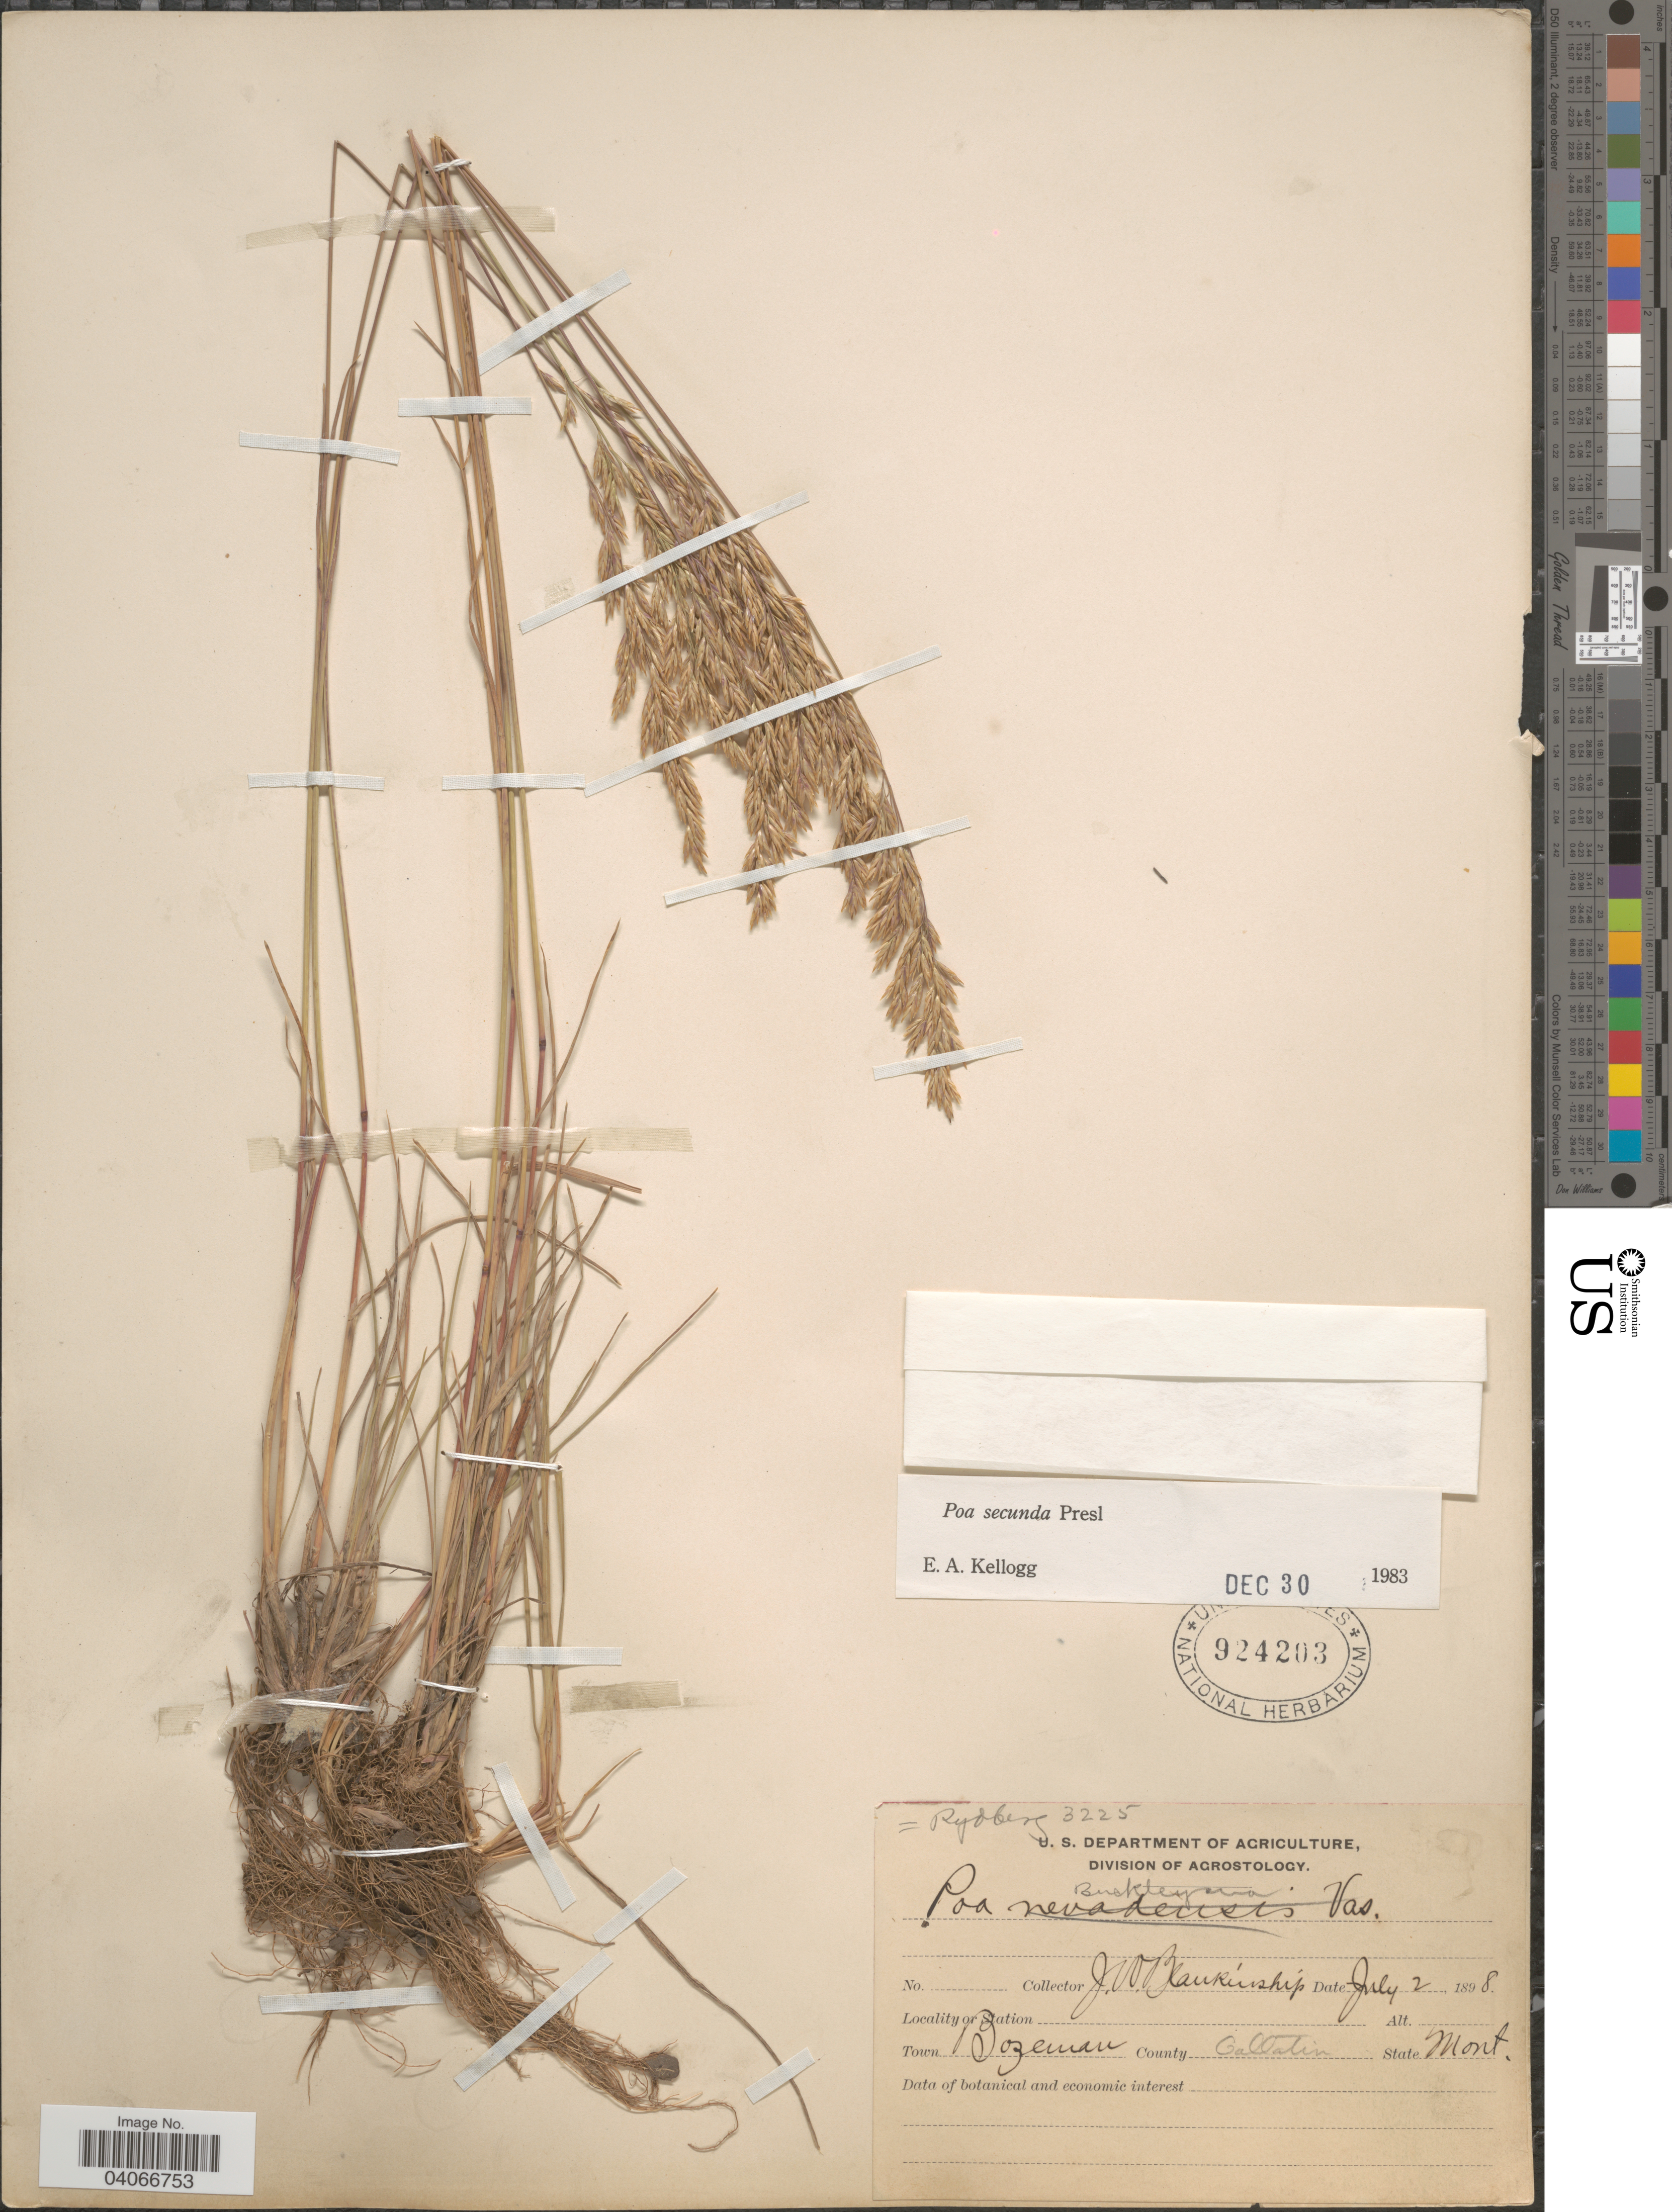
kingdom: Plantae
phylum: Tracheophyta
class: Liliopsida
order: Poales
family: Poaceae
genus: Poa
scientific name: Poa secunda subsp. secunda var. scabrella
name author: (Thurb.) Soreng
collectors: J. W. Blankinship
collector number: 3225?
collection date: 1898-07-02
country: United States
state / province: Montana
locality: Town Bozeman. County Gallatin.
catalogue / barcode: US 924203